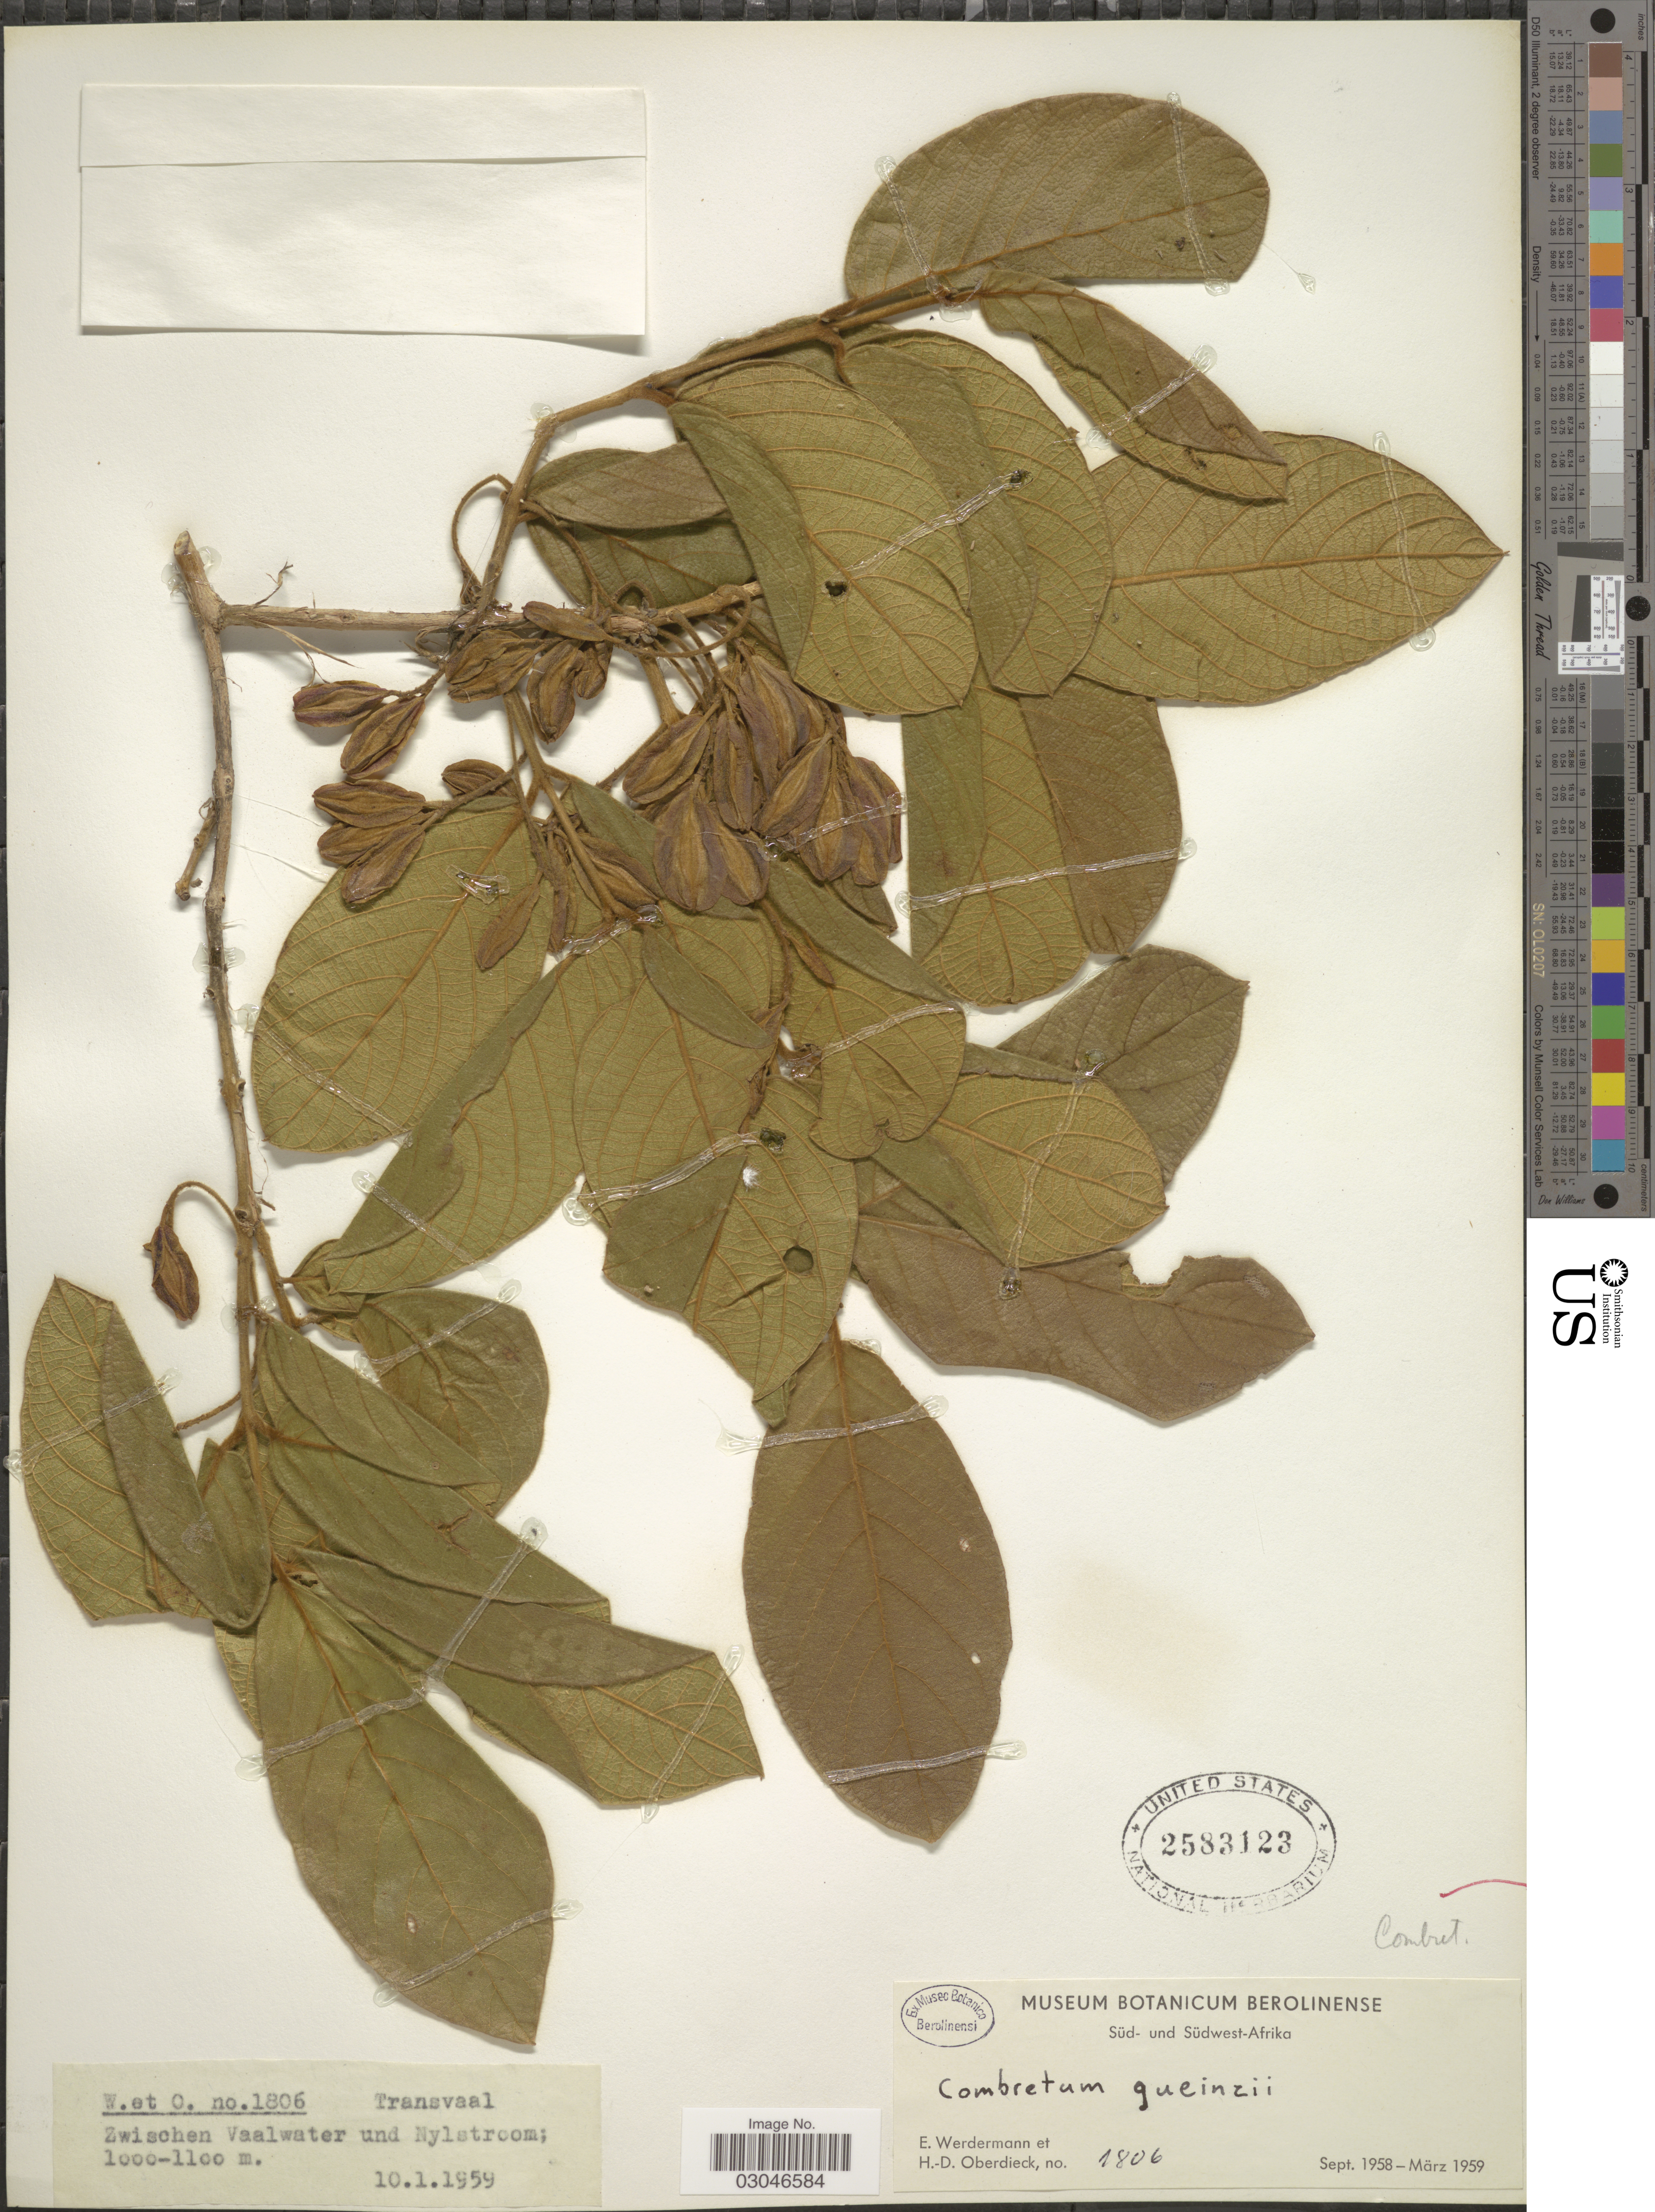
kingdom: Plantae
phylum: Tracheophyta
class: Magnoliopsida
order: Myrtales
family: Combretaceae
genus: Combretum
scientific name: Combretum gueinzii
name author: Sond.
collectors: E. Werdermann & H. Oberdieck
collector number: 1806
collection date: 1959-01-10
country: South Africa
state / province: Limpopo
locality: Transvaal. Süd- und Südwest-Afrika. Zwischen Vaalwater und Nylstroom.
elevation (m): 1000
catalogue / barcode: US 2583123